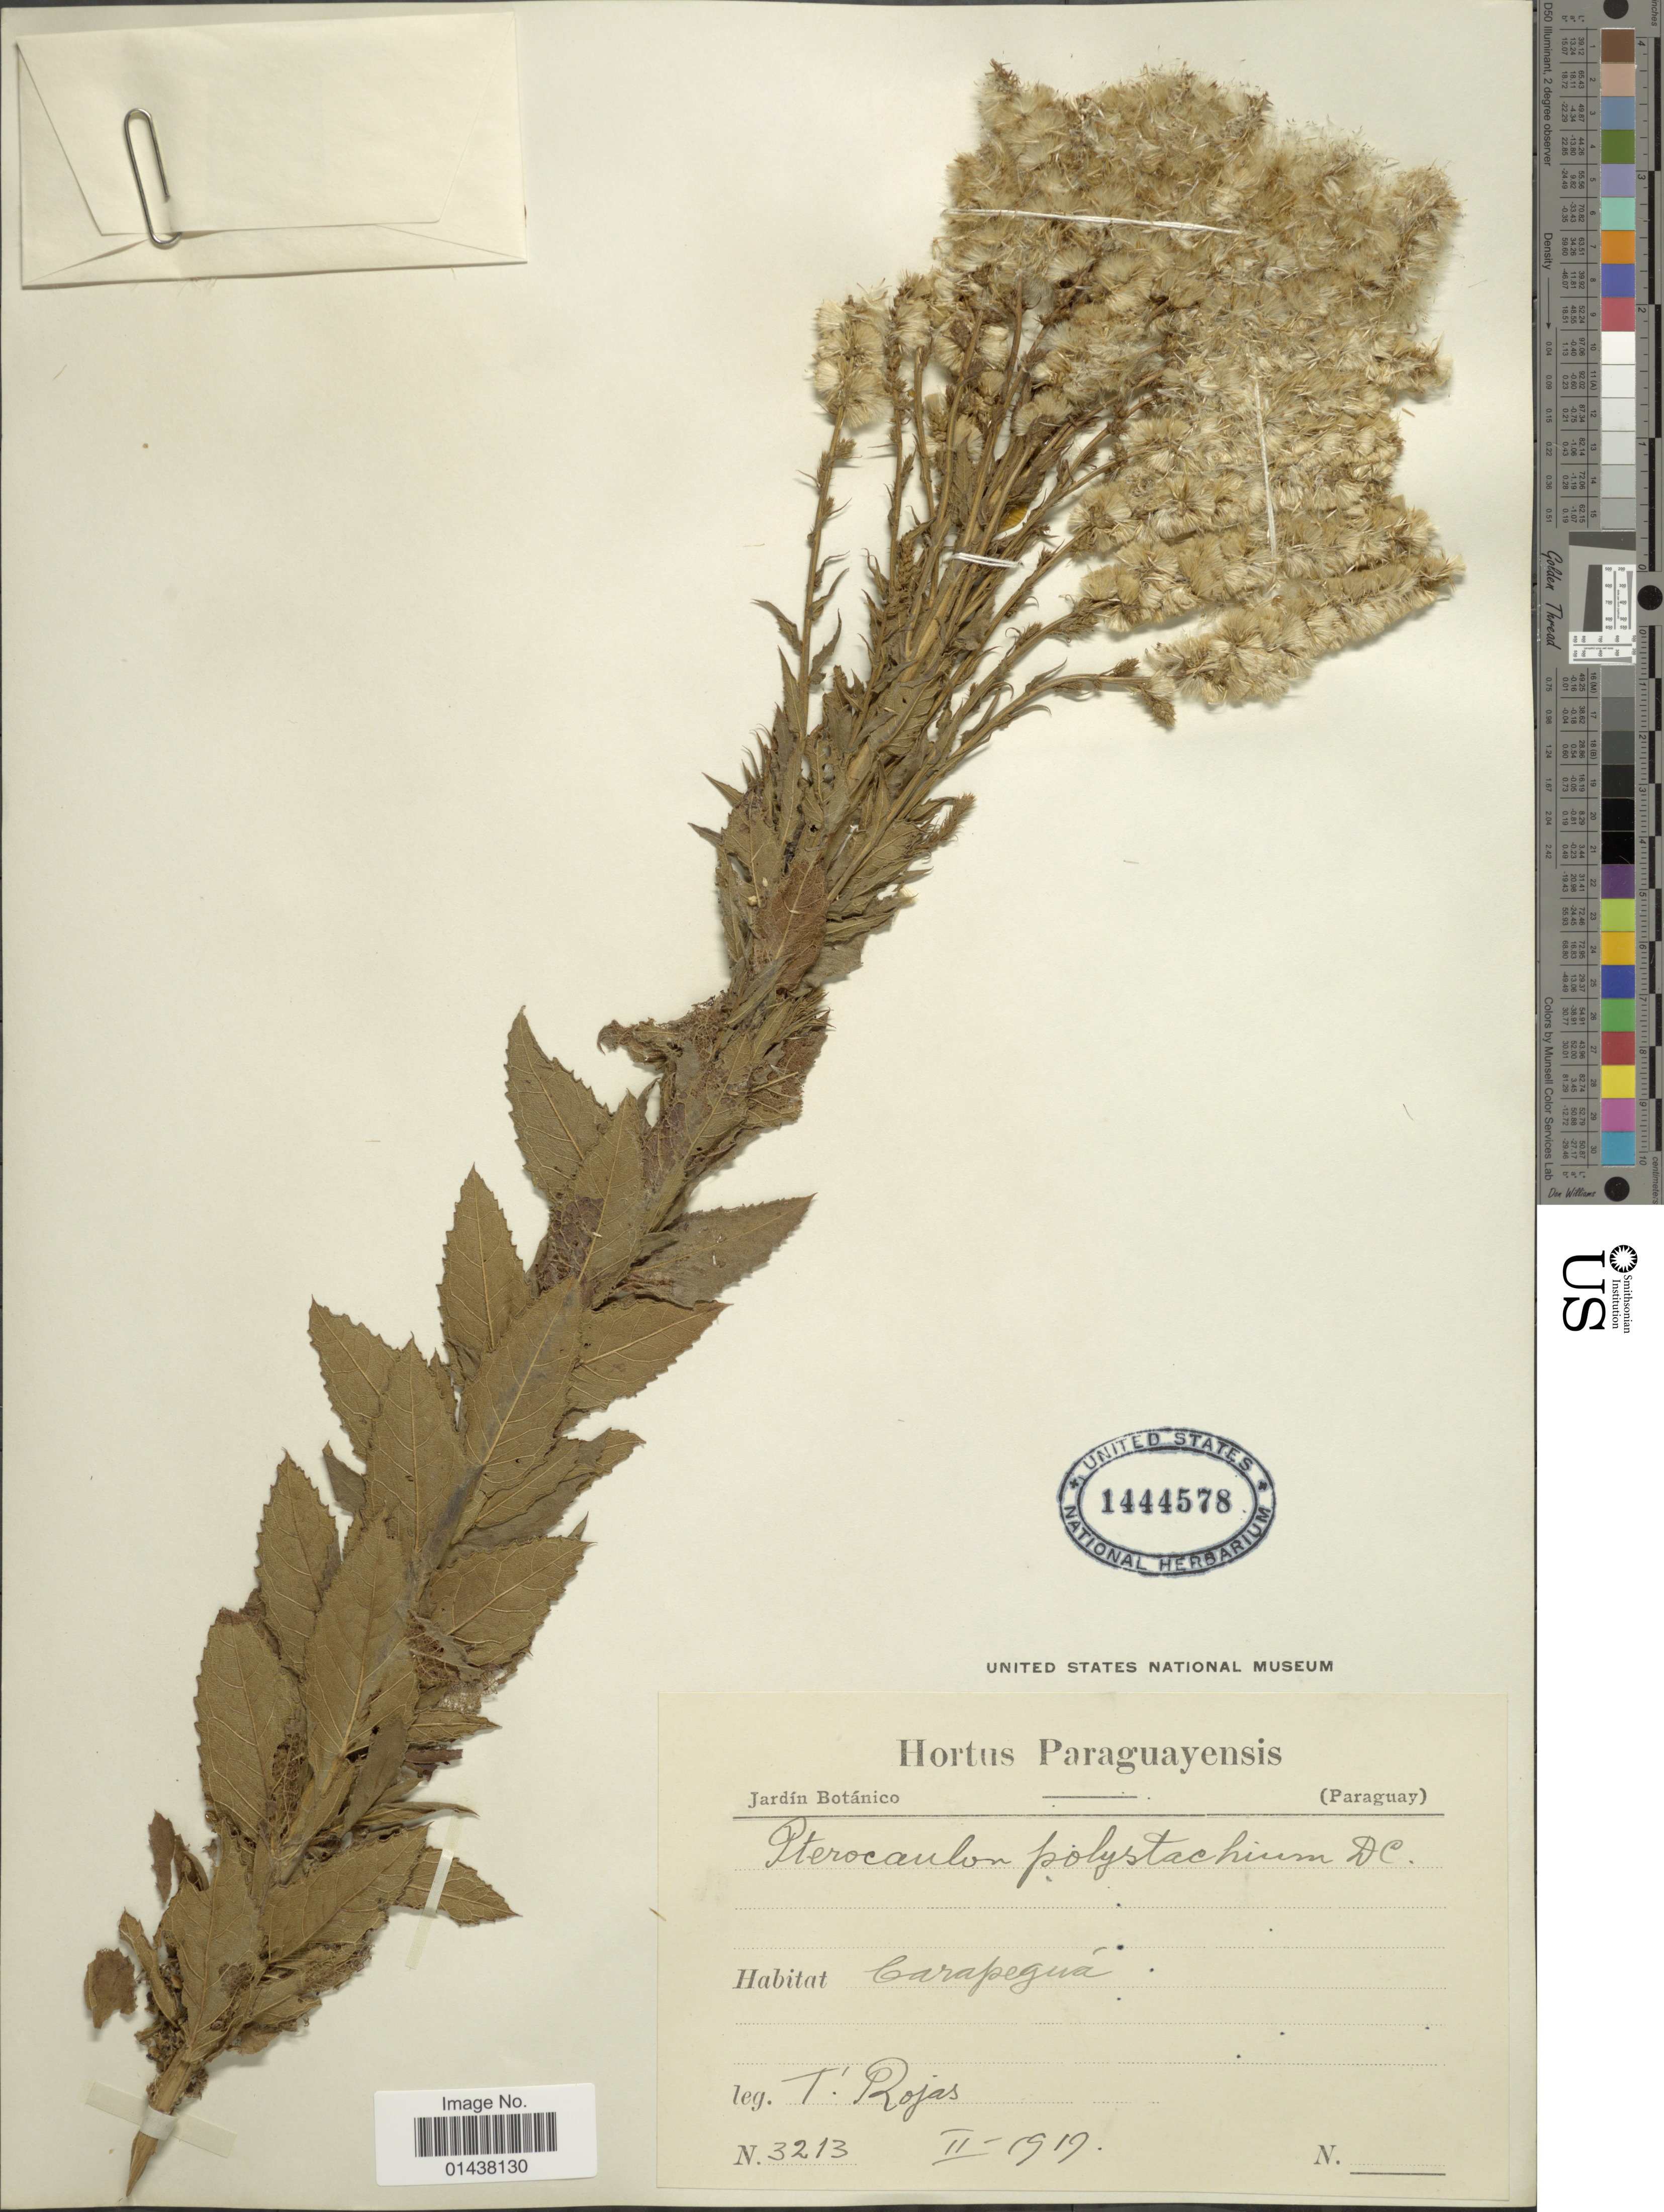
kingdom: Plantae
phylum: Tracheophyta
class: Magnoliopsida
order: Asterales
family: Asteraceae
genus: Pterocaulon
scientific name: Pterocaulon polystachyum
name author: DC.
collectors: T. Rojas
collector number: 3213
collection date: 1919-02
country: Paraguay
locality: Carapegua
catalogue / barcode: US 1444578